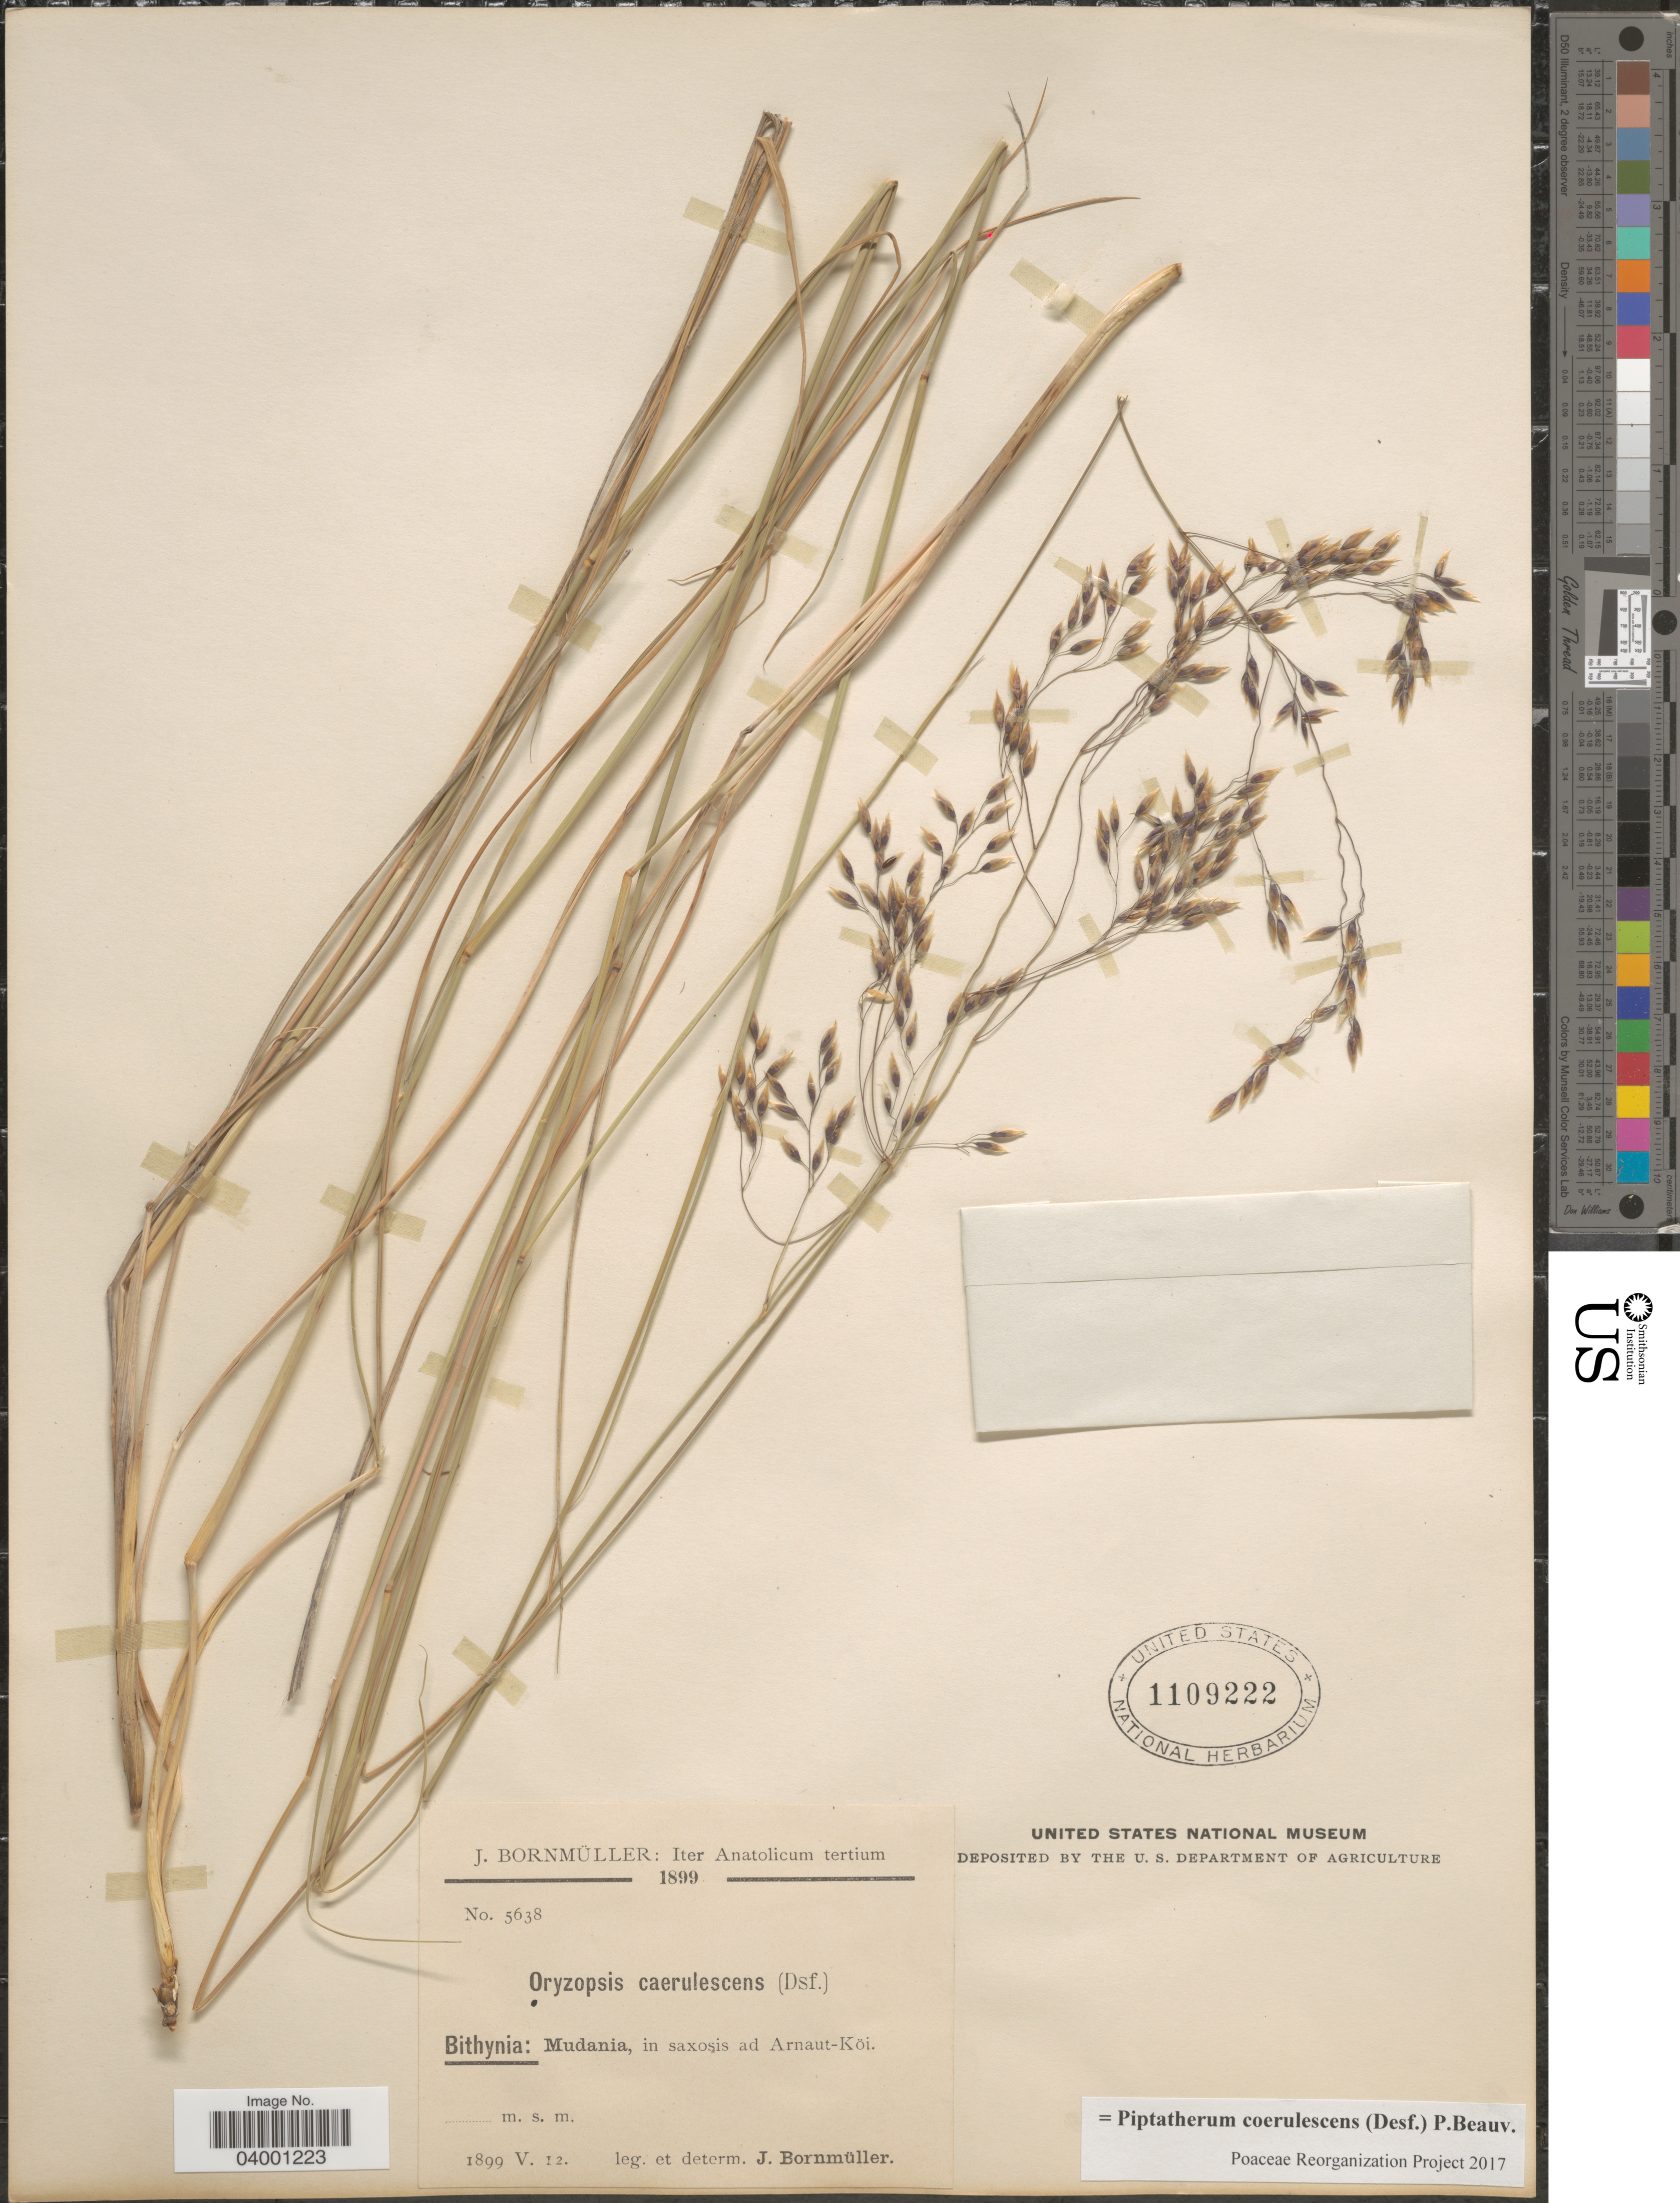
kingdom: Plantae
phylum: Tracheophyta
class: Liliopsida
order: Poales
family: Poaceae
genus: Piptatherum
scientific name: Piptatherum coerulescens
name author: (Desf.) P. Beauv.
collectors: J. Bornmüller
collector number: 5638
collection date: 1899-05-12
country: Turkey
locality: Iter Anatolicum. Bithynia: Mudania, in saxosis ad Arnaut-Köi.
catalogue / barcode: US 1109222